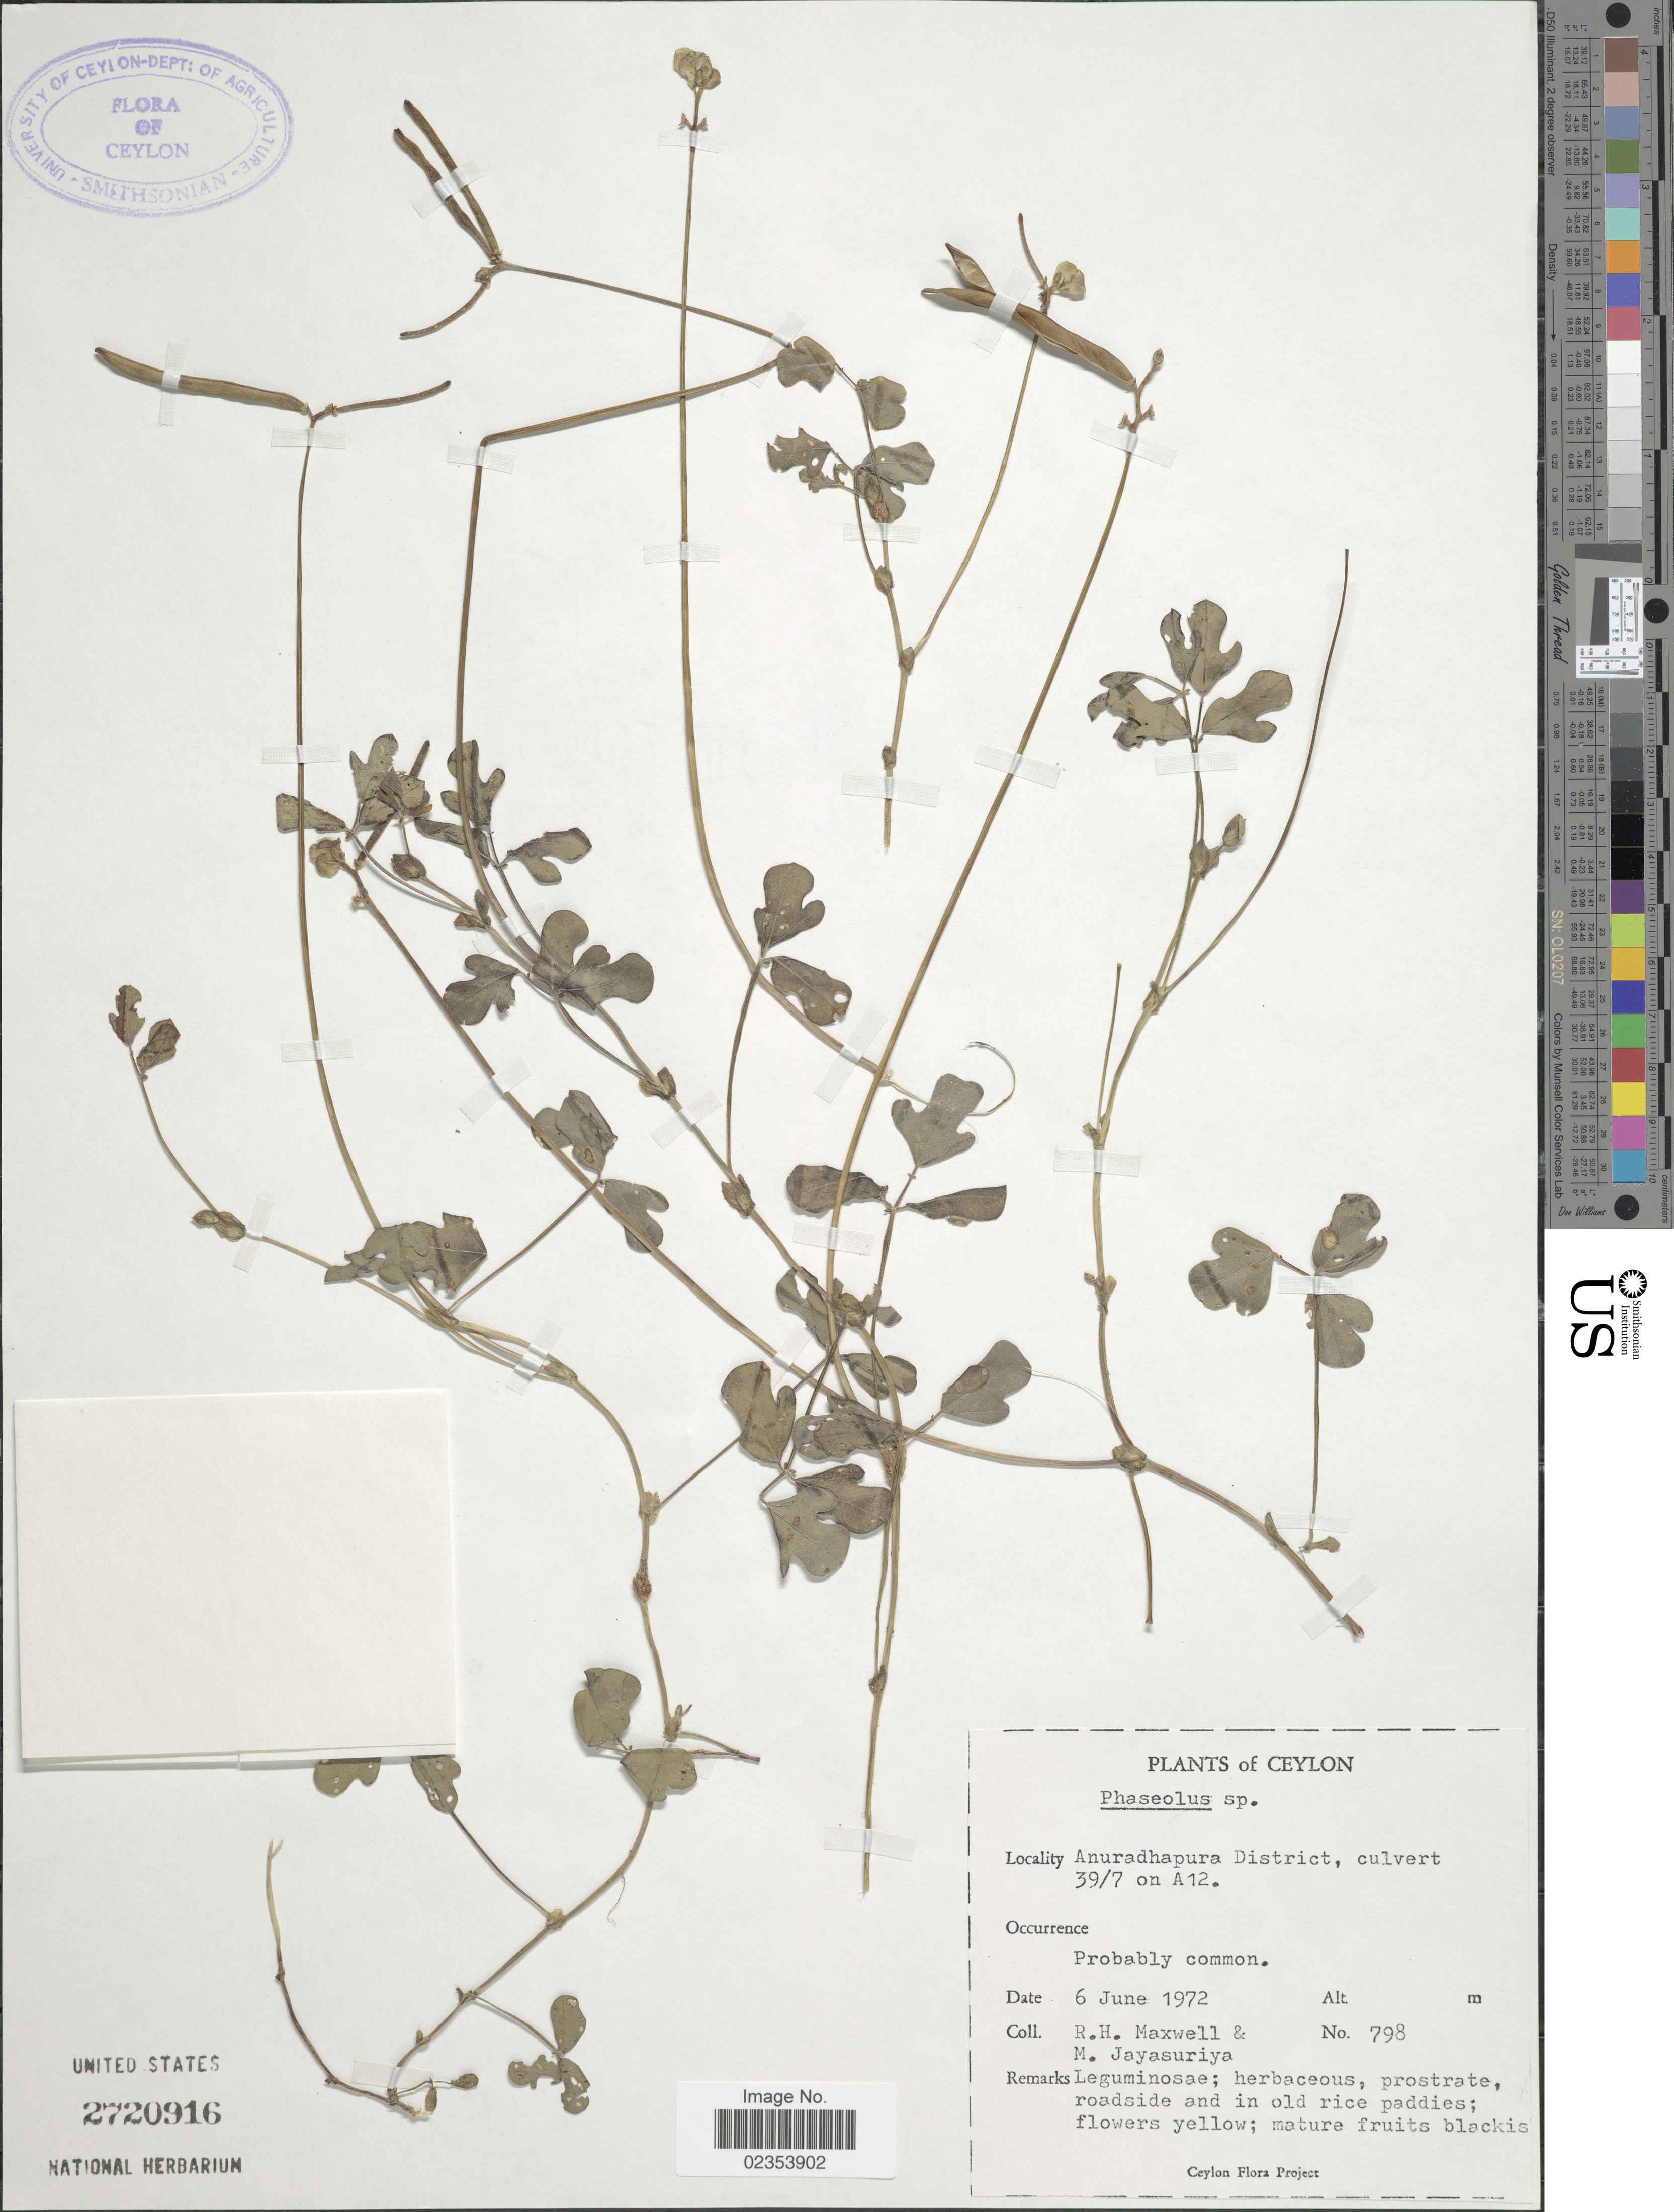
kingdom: Plantae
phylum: Tracheophyta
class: Magnoliopsida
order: Fabales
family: Fabaceae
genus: Vigna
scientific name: Vigna trilobata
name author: (L.) Verdc.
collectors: R. Maxwell & M. Jayasuriya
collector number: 798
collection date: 1972-06-06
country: Sri Lanka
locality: Ceylon. Anuradhapura District, culvert 39/7 on A12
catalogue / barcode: US 2720916